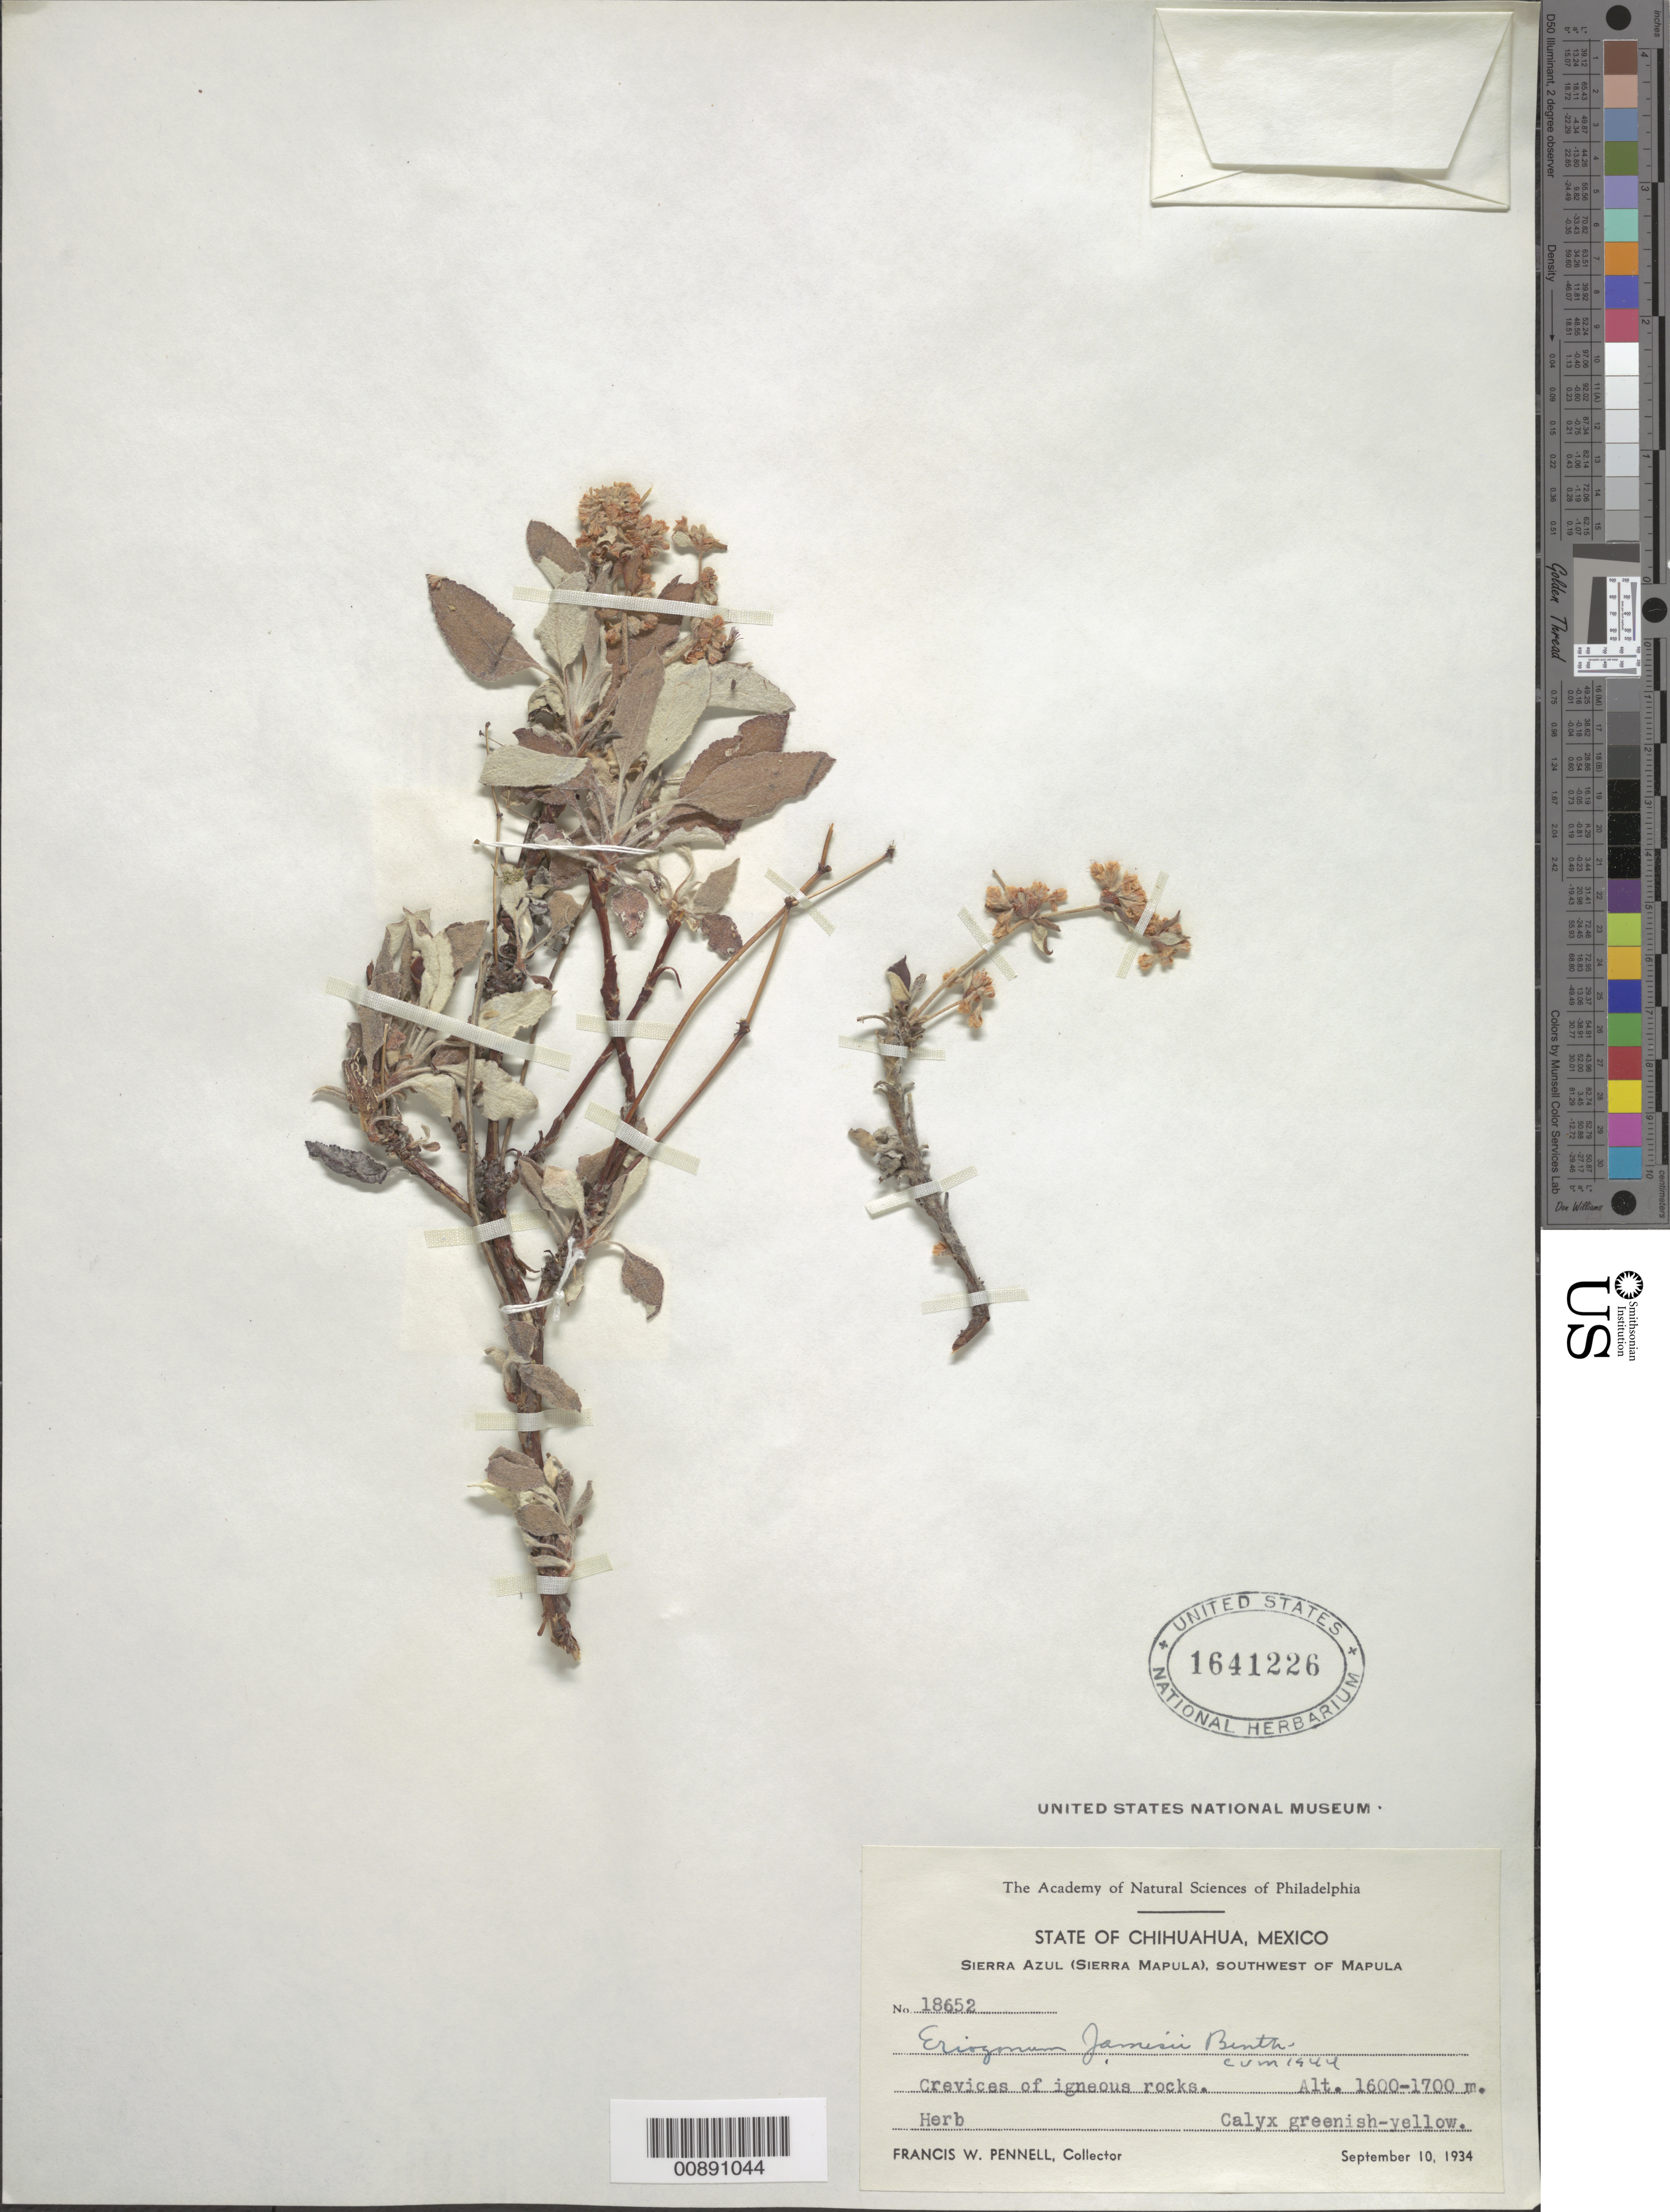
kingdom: Plantae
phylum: Tracheophyta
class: Magnoliopsida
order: Caryophyllales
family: Polygonaceae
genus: Eriogonum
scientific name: Eriogonum jamesii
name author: Benth.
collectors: F. W. Pennell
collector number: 18652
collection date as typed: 10 Sep 1934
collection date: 1934-09-10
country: Mexico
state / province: Chihuahua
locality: Sierra Azul (Sierra Mapula), southwest of Mapula.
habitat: Crevices of igneous rocks.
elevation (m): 1700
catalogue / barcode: US 1641226